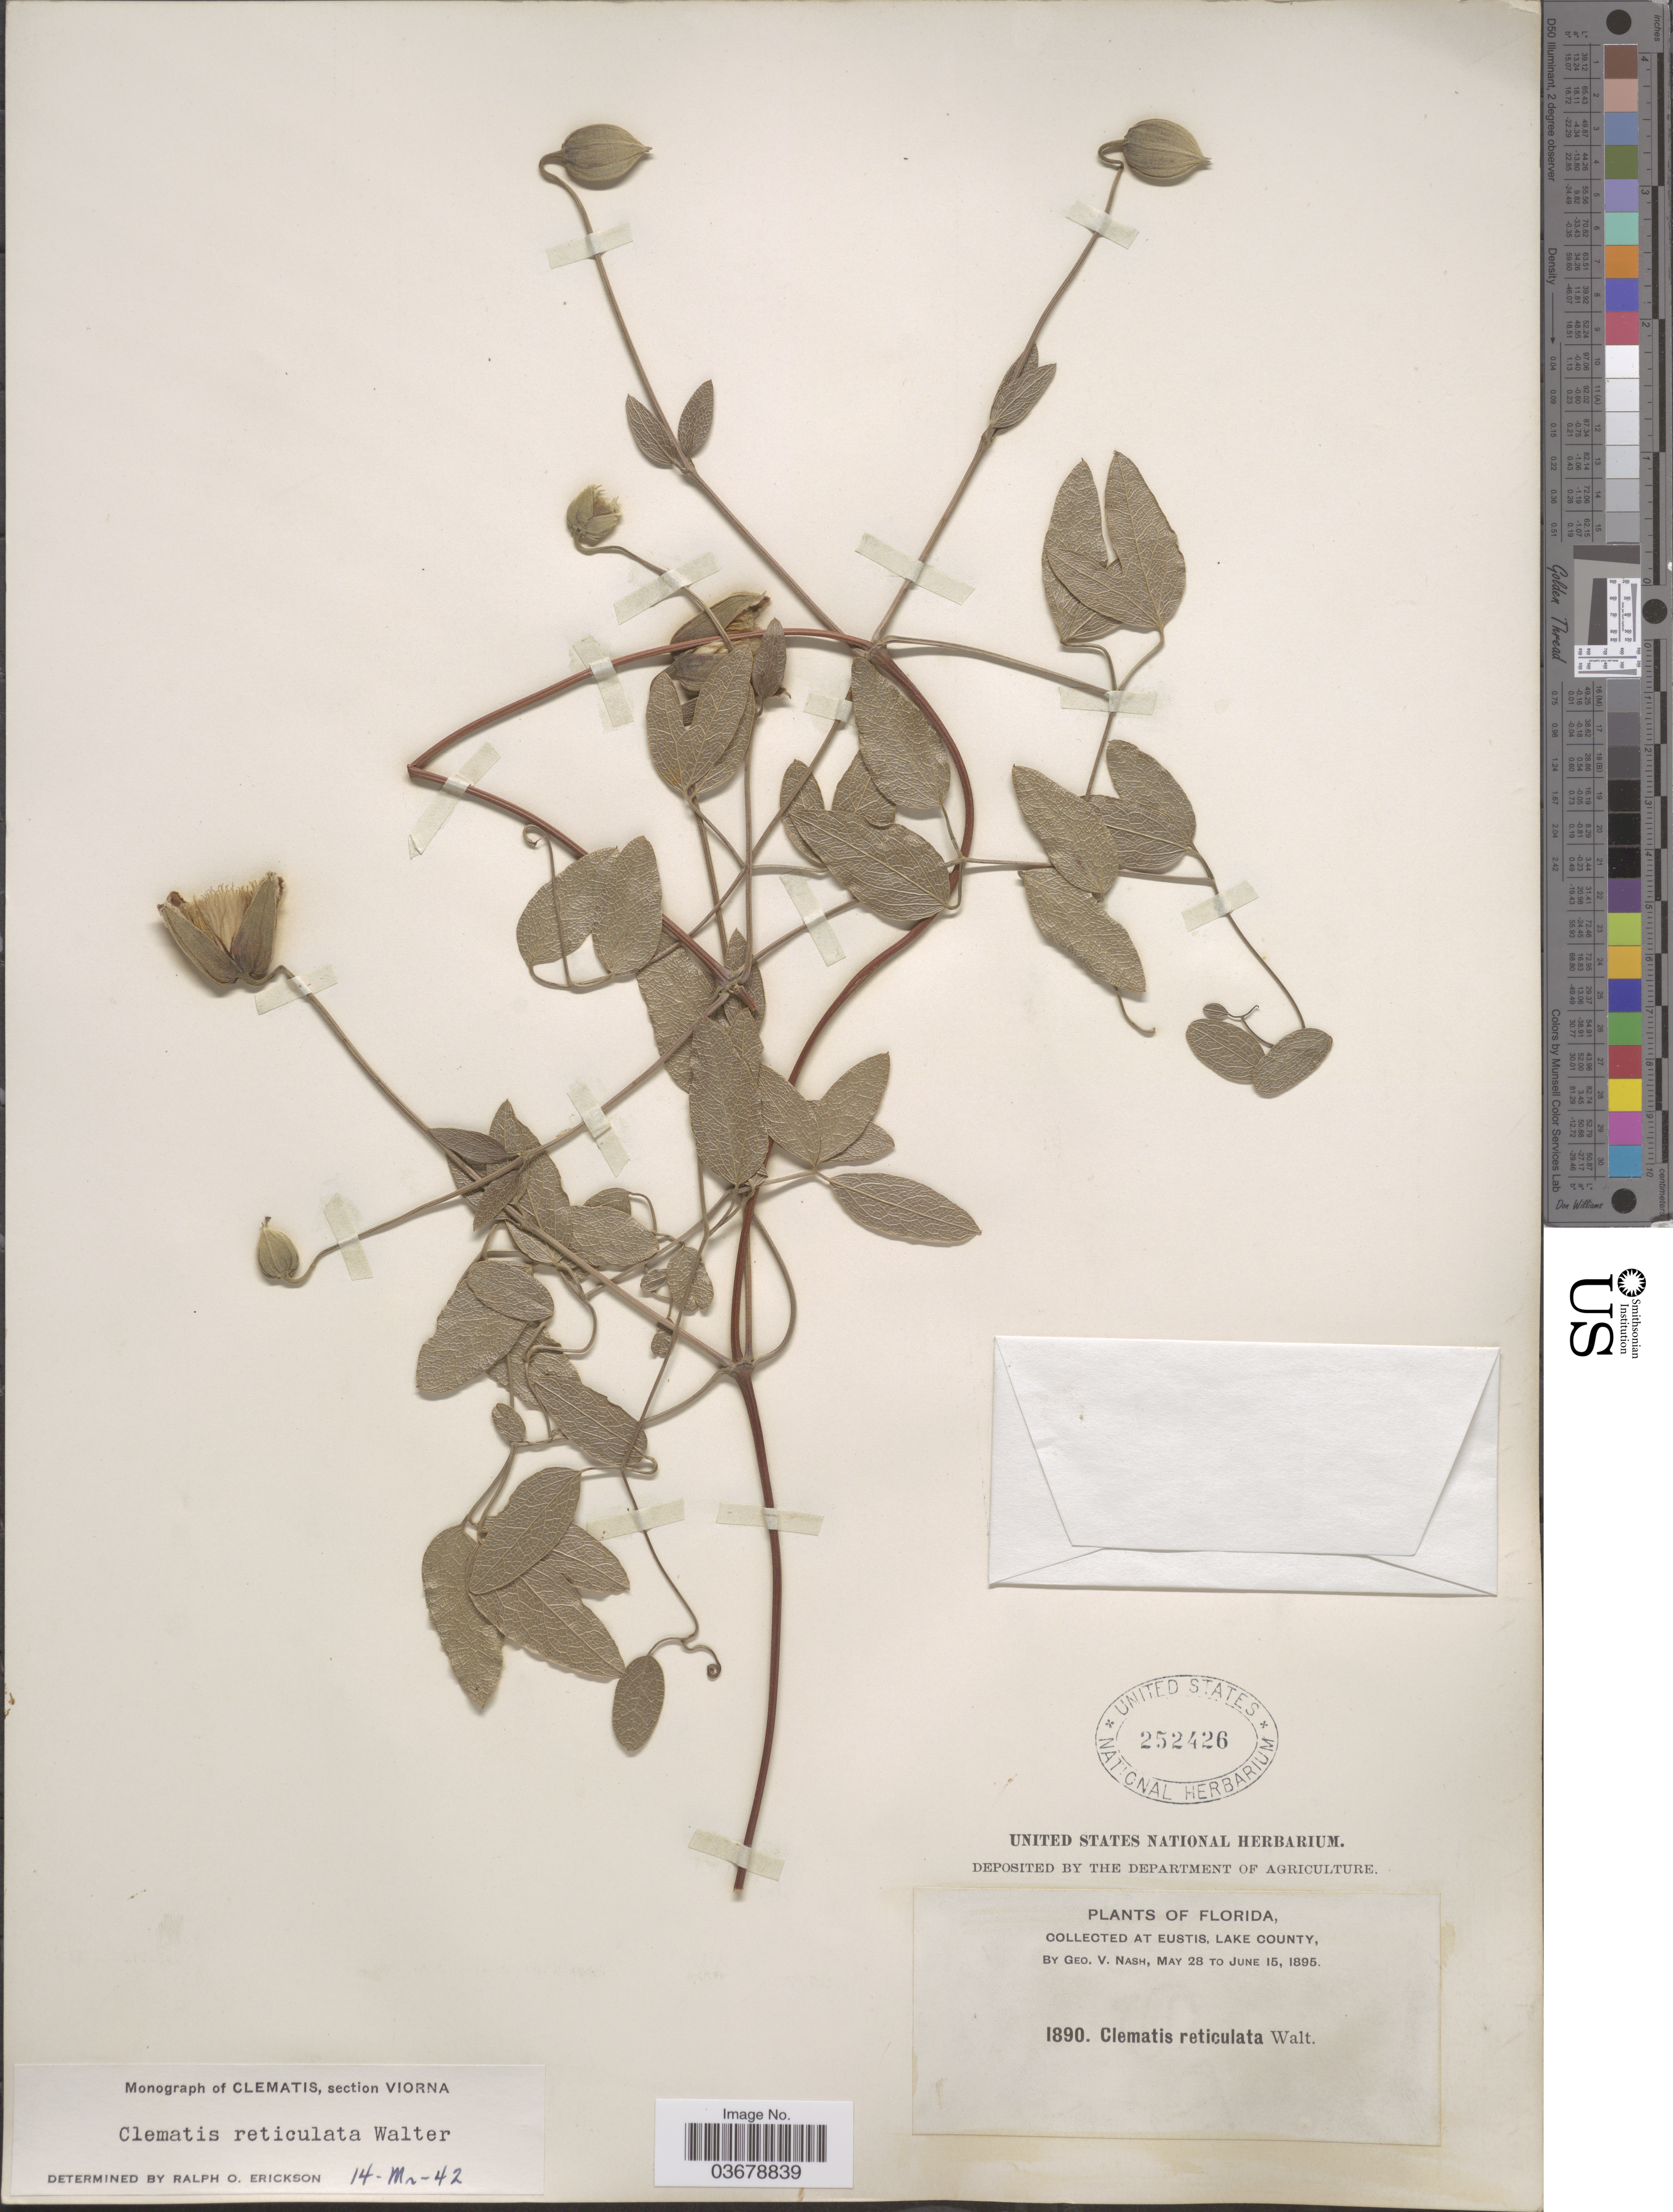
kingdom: Plantae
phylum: Tracheophyta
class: Magnoliopsida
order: Ranunculales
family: Ranunculaceae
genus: Clematis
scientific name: Clematis viorna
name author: L.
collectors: G. V. Nash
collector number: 1890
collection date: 1895-05-28/1895-06-15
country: United States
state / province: Florida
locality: At Eustis, Lake County.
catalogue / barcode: US 252426